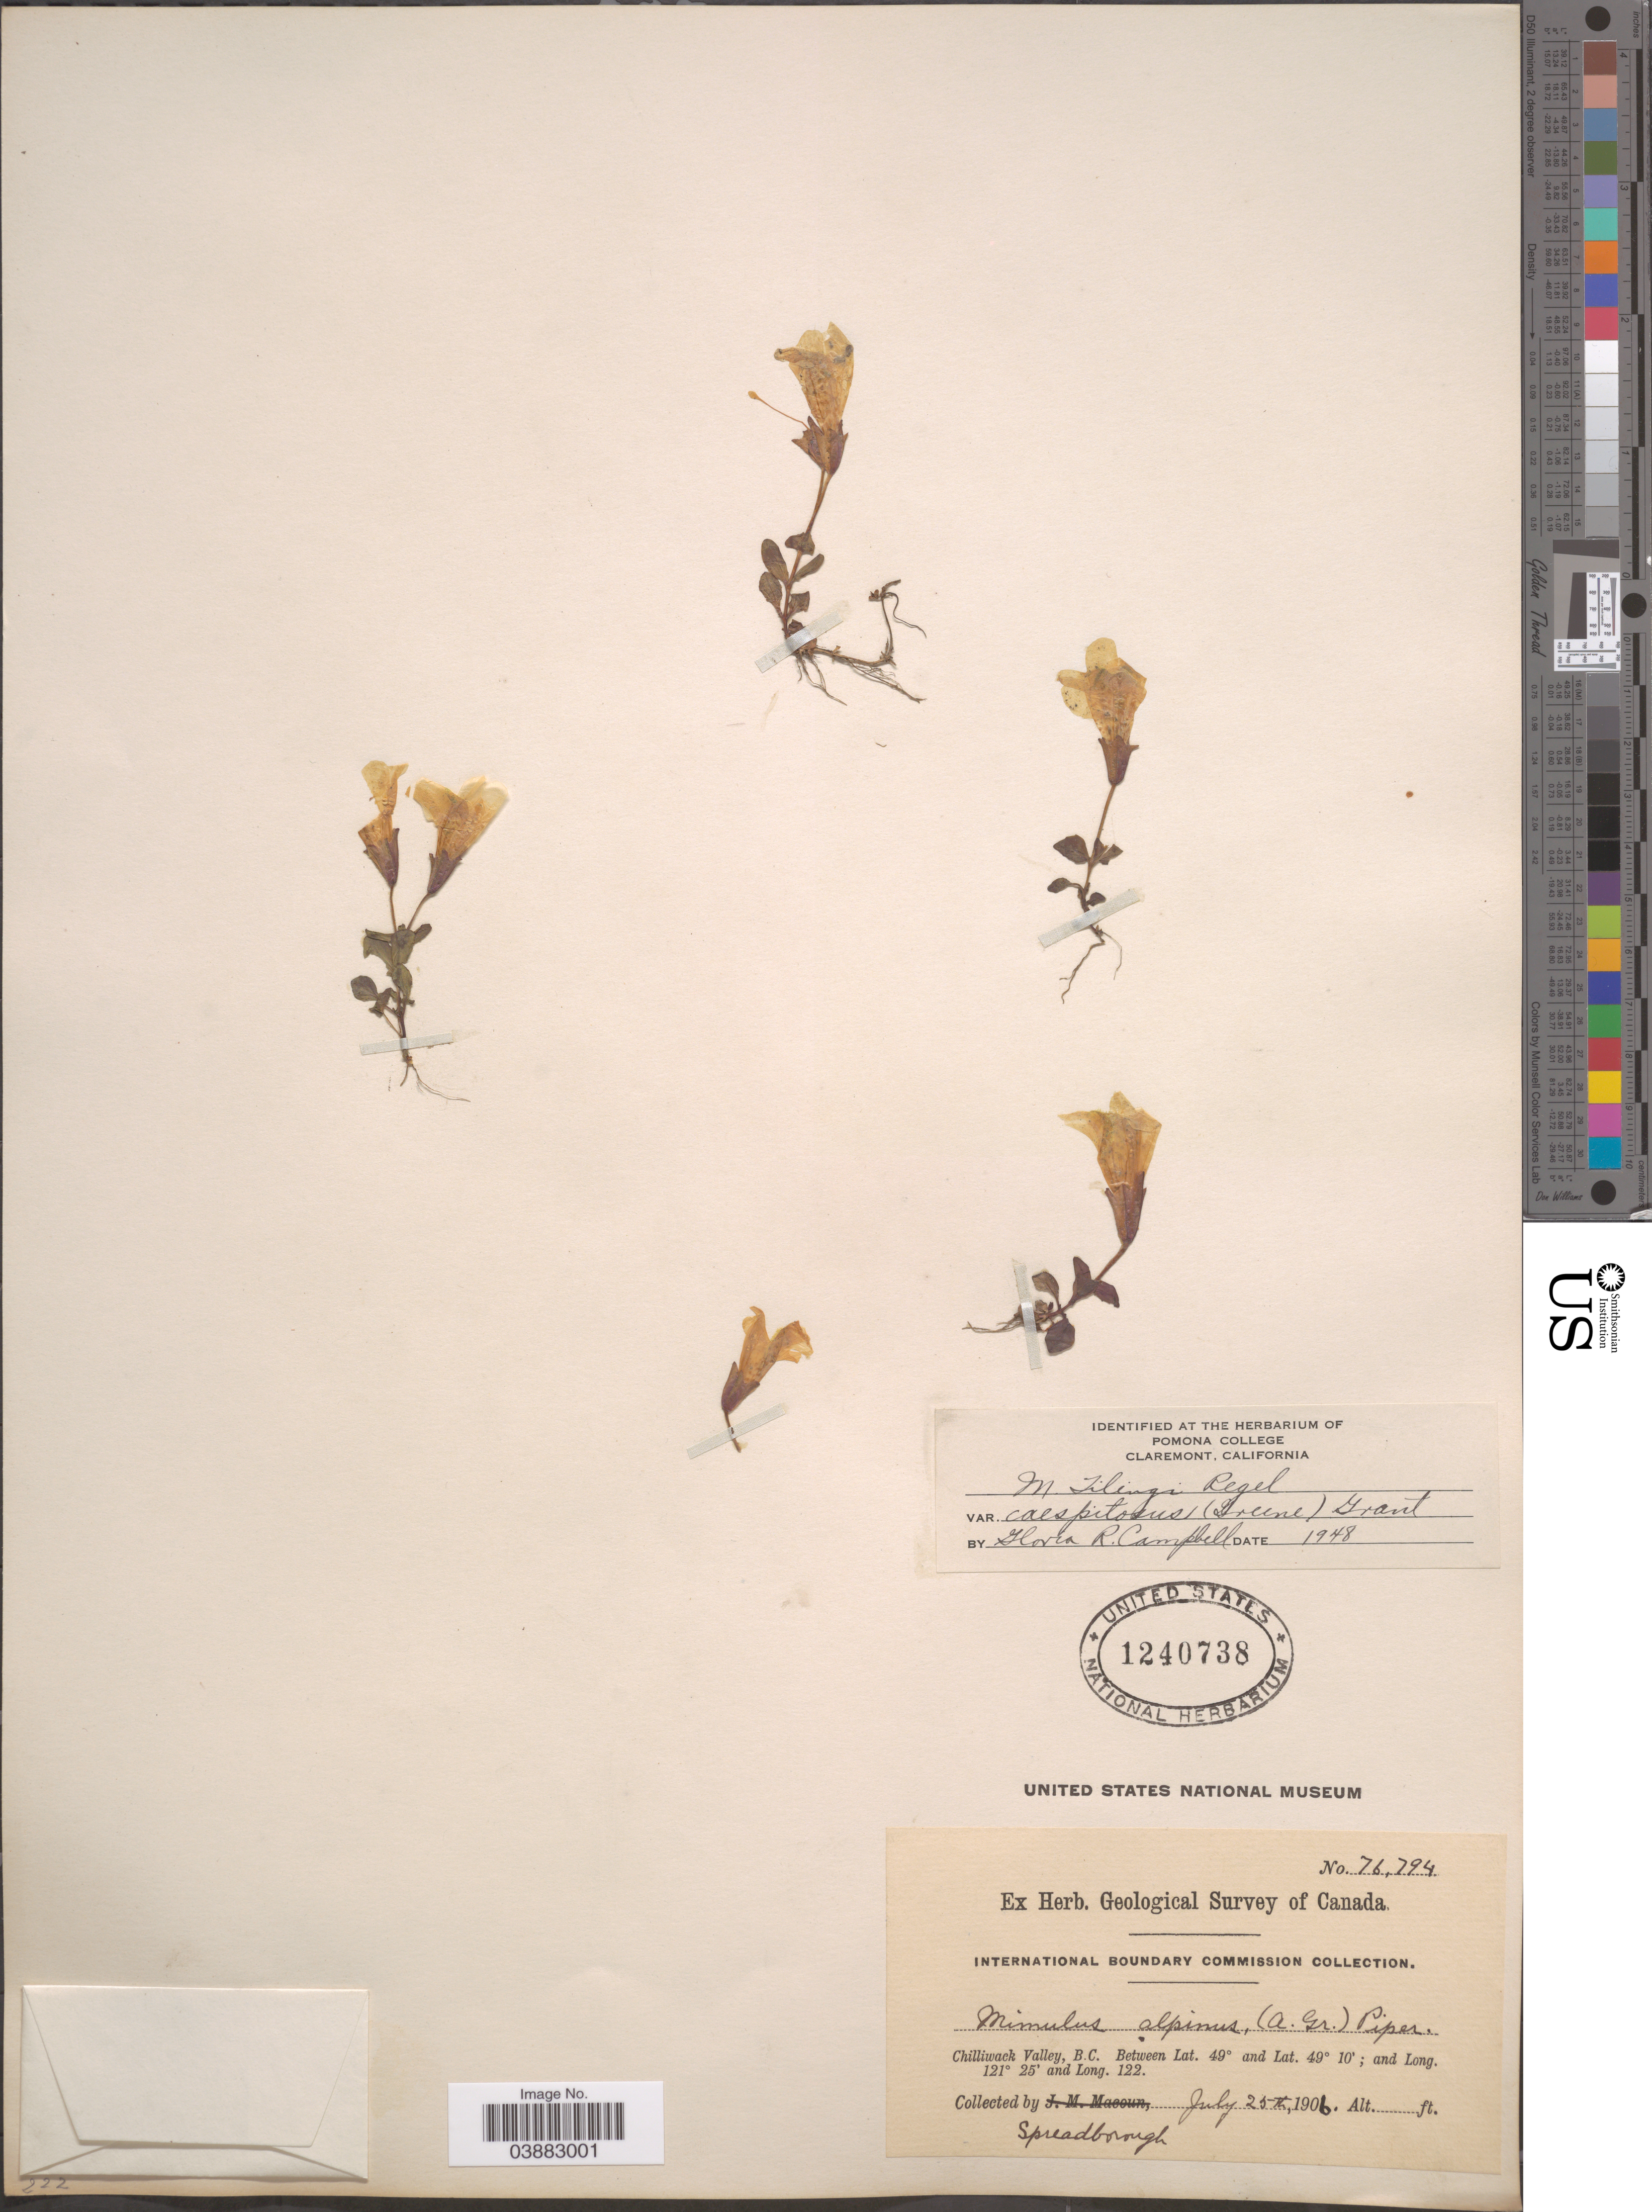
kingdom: Plantae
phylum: Tracheophyta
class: Magnoliopsida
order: Lamiales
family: Phrymaceae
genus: Mimulus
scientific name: Mimulus tilingii var. caespitosus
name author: (Greene) A.L. Grant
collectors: Spreadborough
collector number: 76794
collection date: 1906-07-25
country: Canada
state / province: British Columbia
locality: Chilliwack Valley.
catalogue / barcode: US 1240738